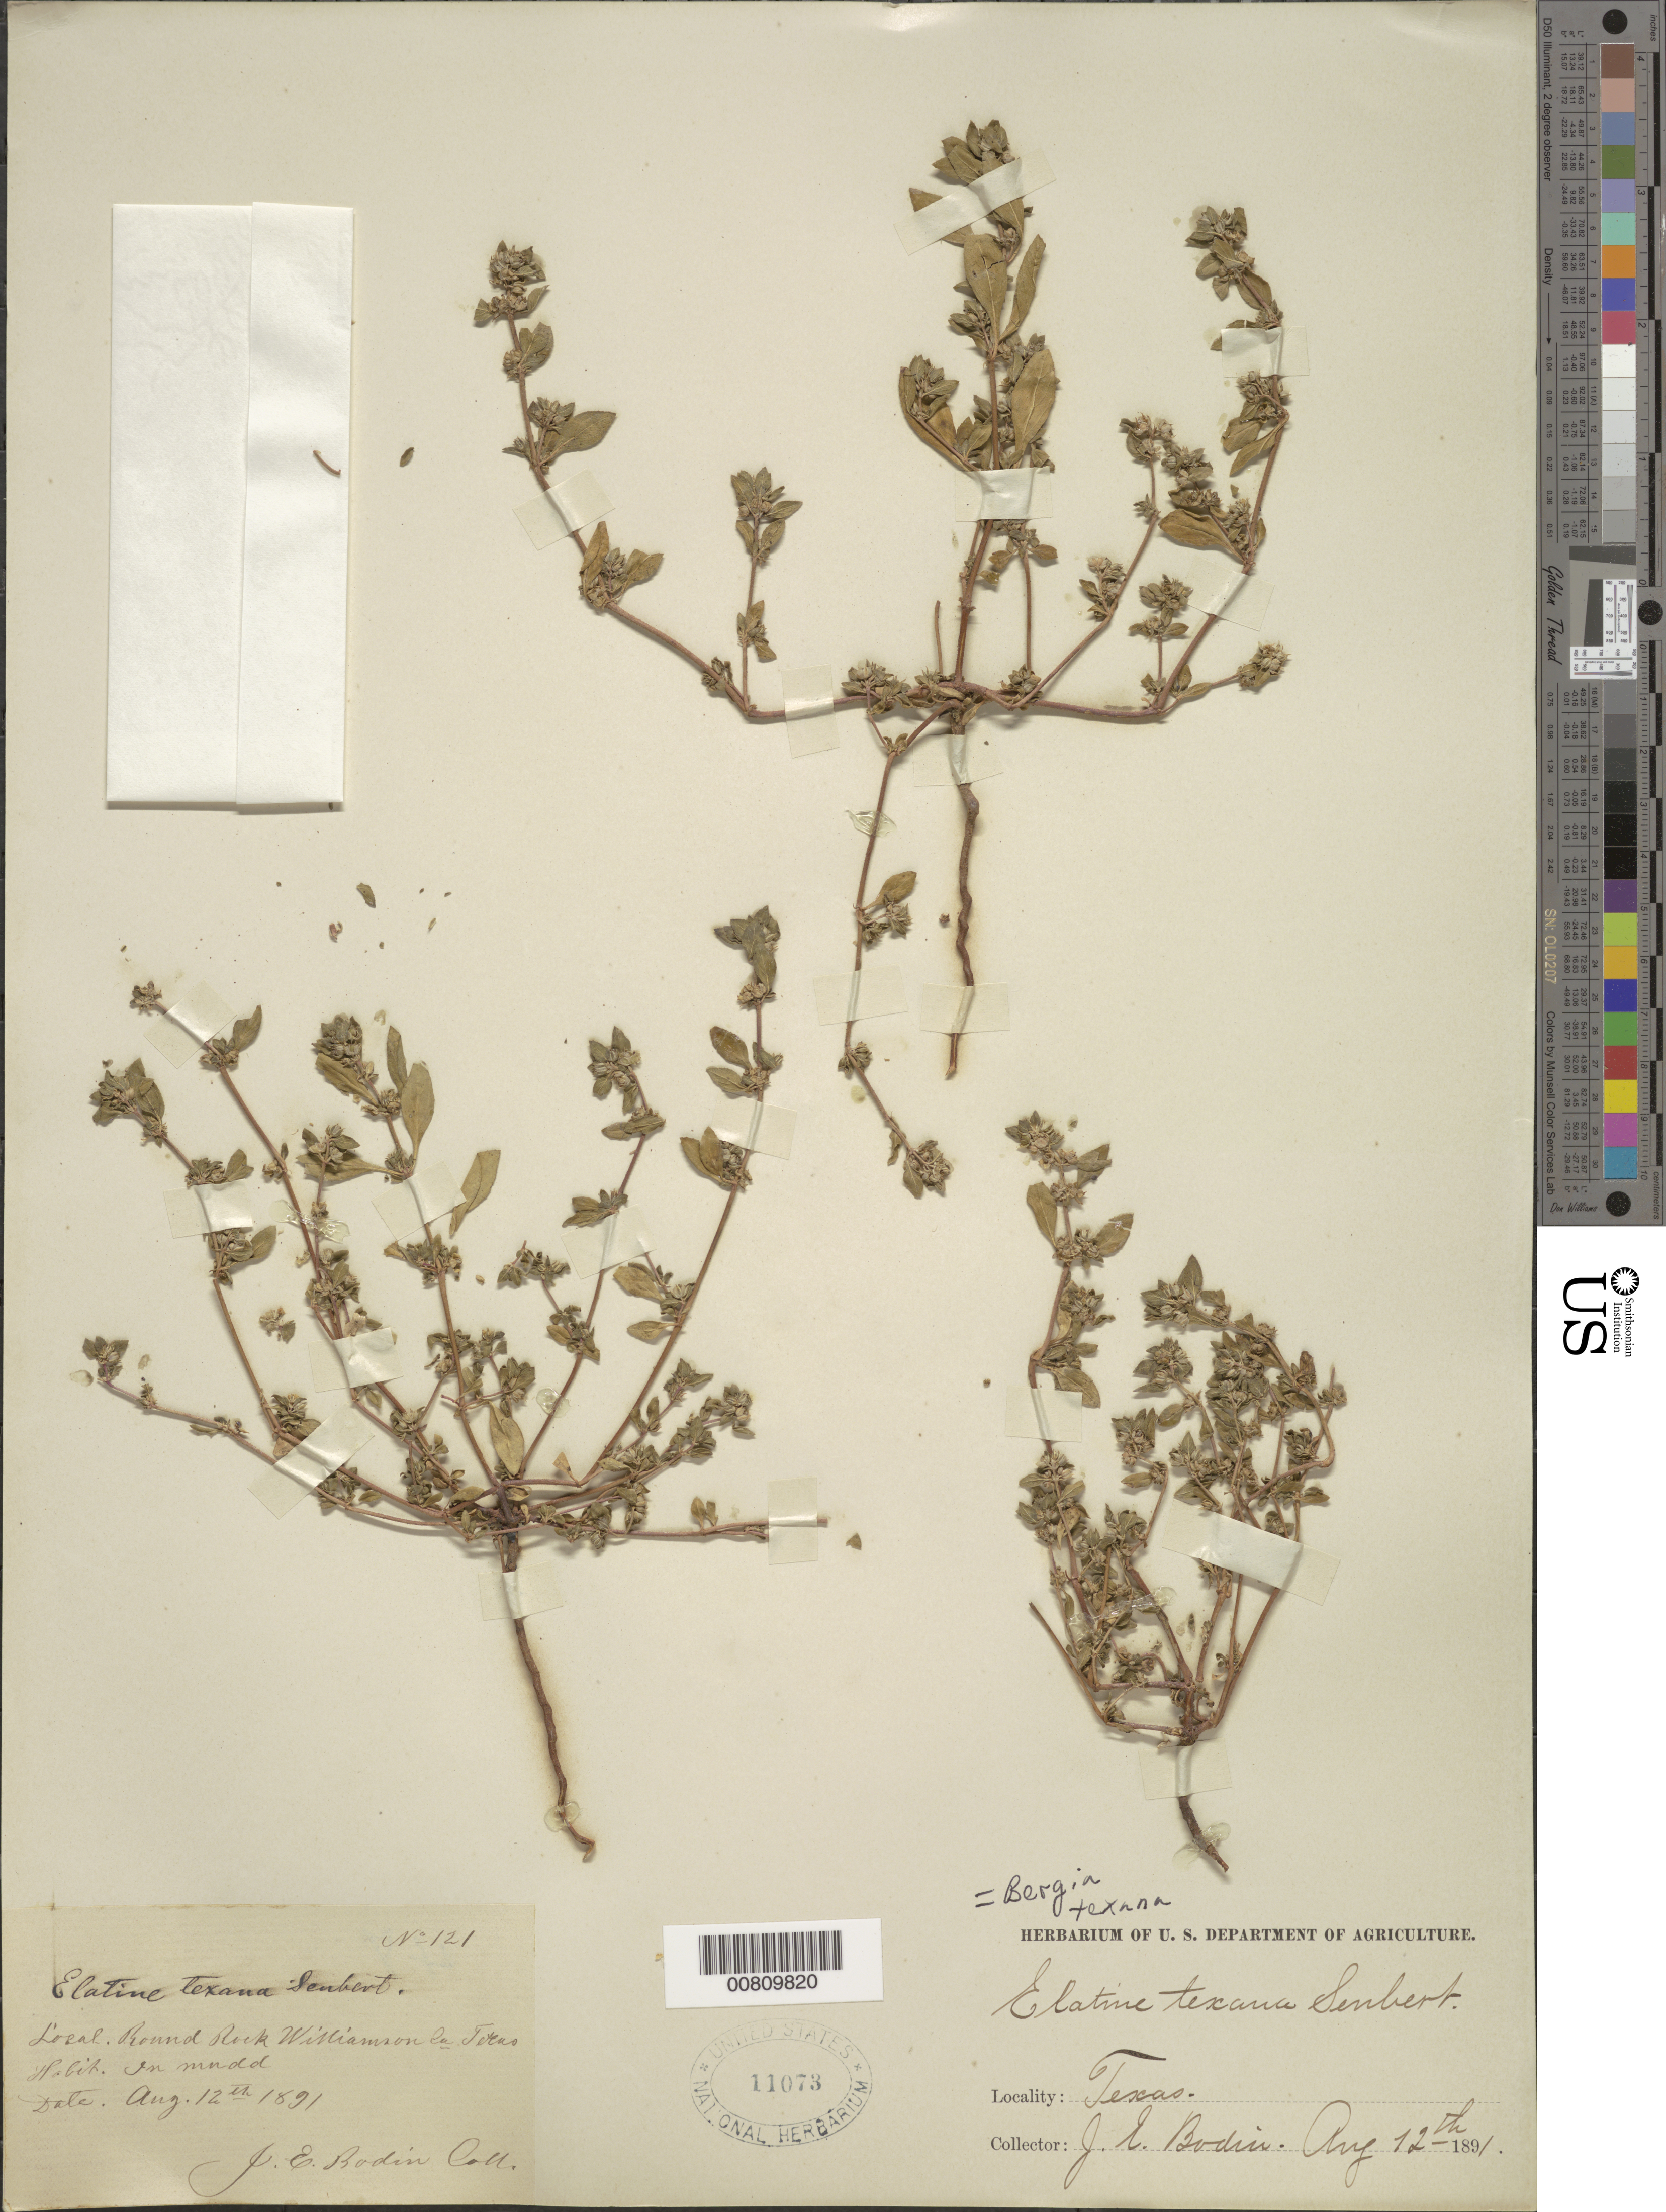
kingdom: Plantae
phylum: Tracheophyta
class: Magnoliopsida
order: Malpighiales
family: Elatinaceae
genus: Bergia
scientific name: Bergia texana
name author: (Hook.) Seub.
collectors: J. E. Bodin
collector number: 121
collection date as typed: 12 Aug 1891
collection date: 1891-08-12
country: United States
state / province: Texas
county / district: Williamson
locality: Round Rock.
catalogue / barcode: US 11073